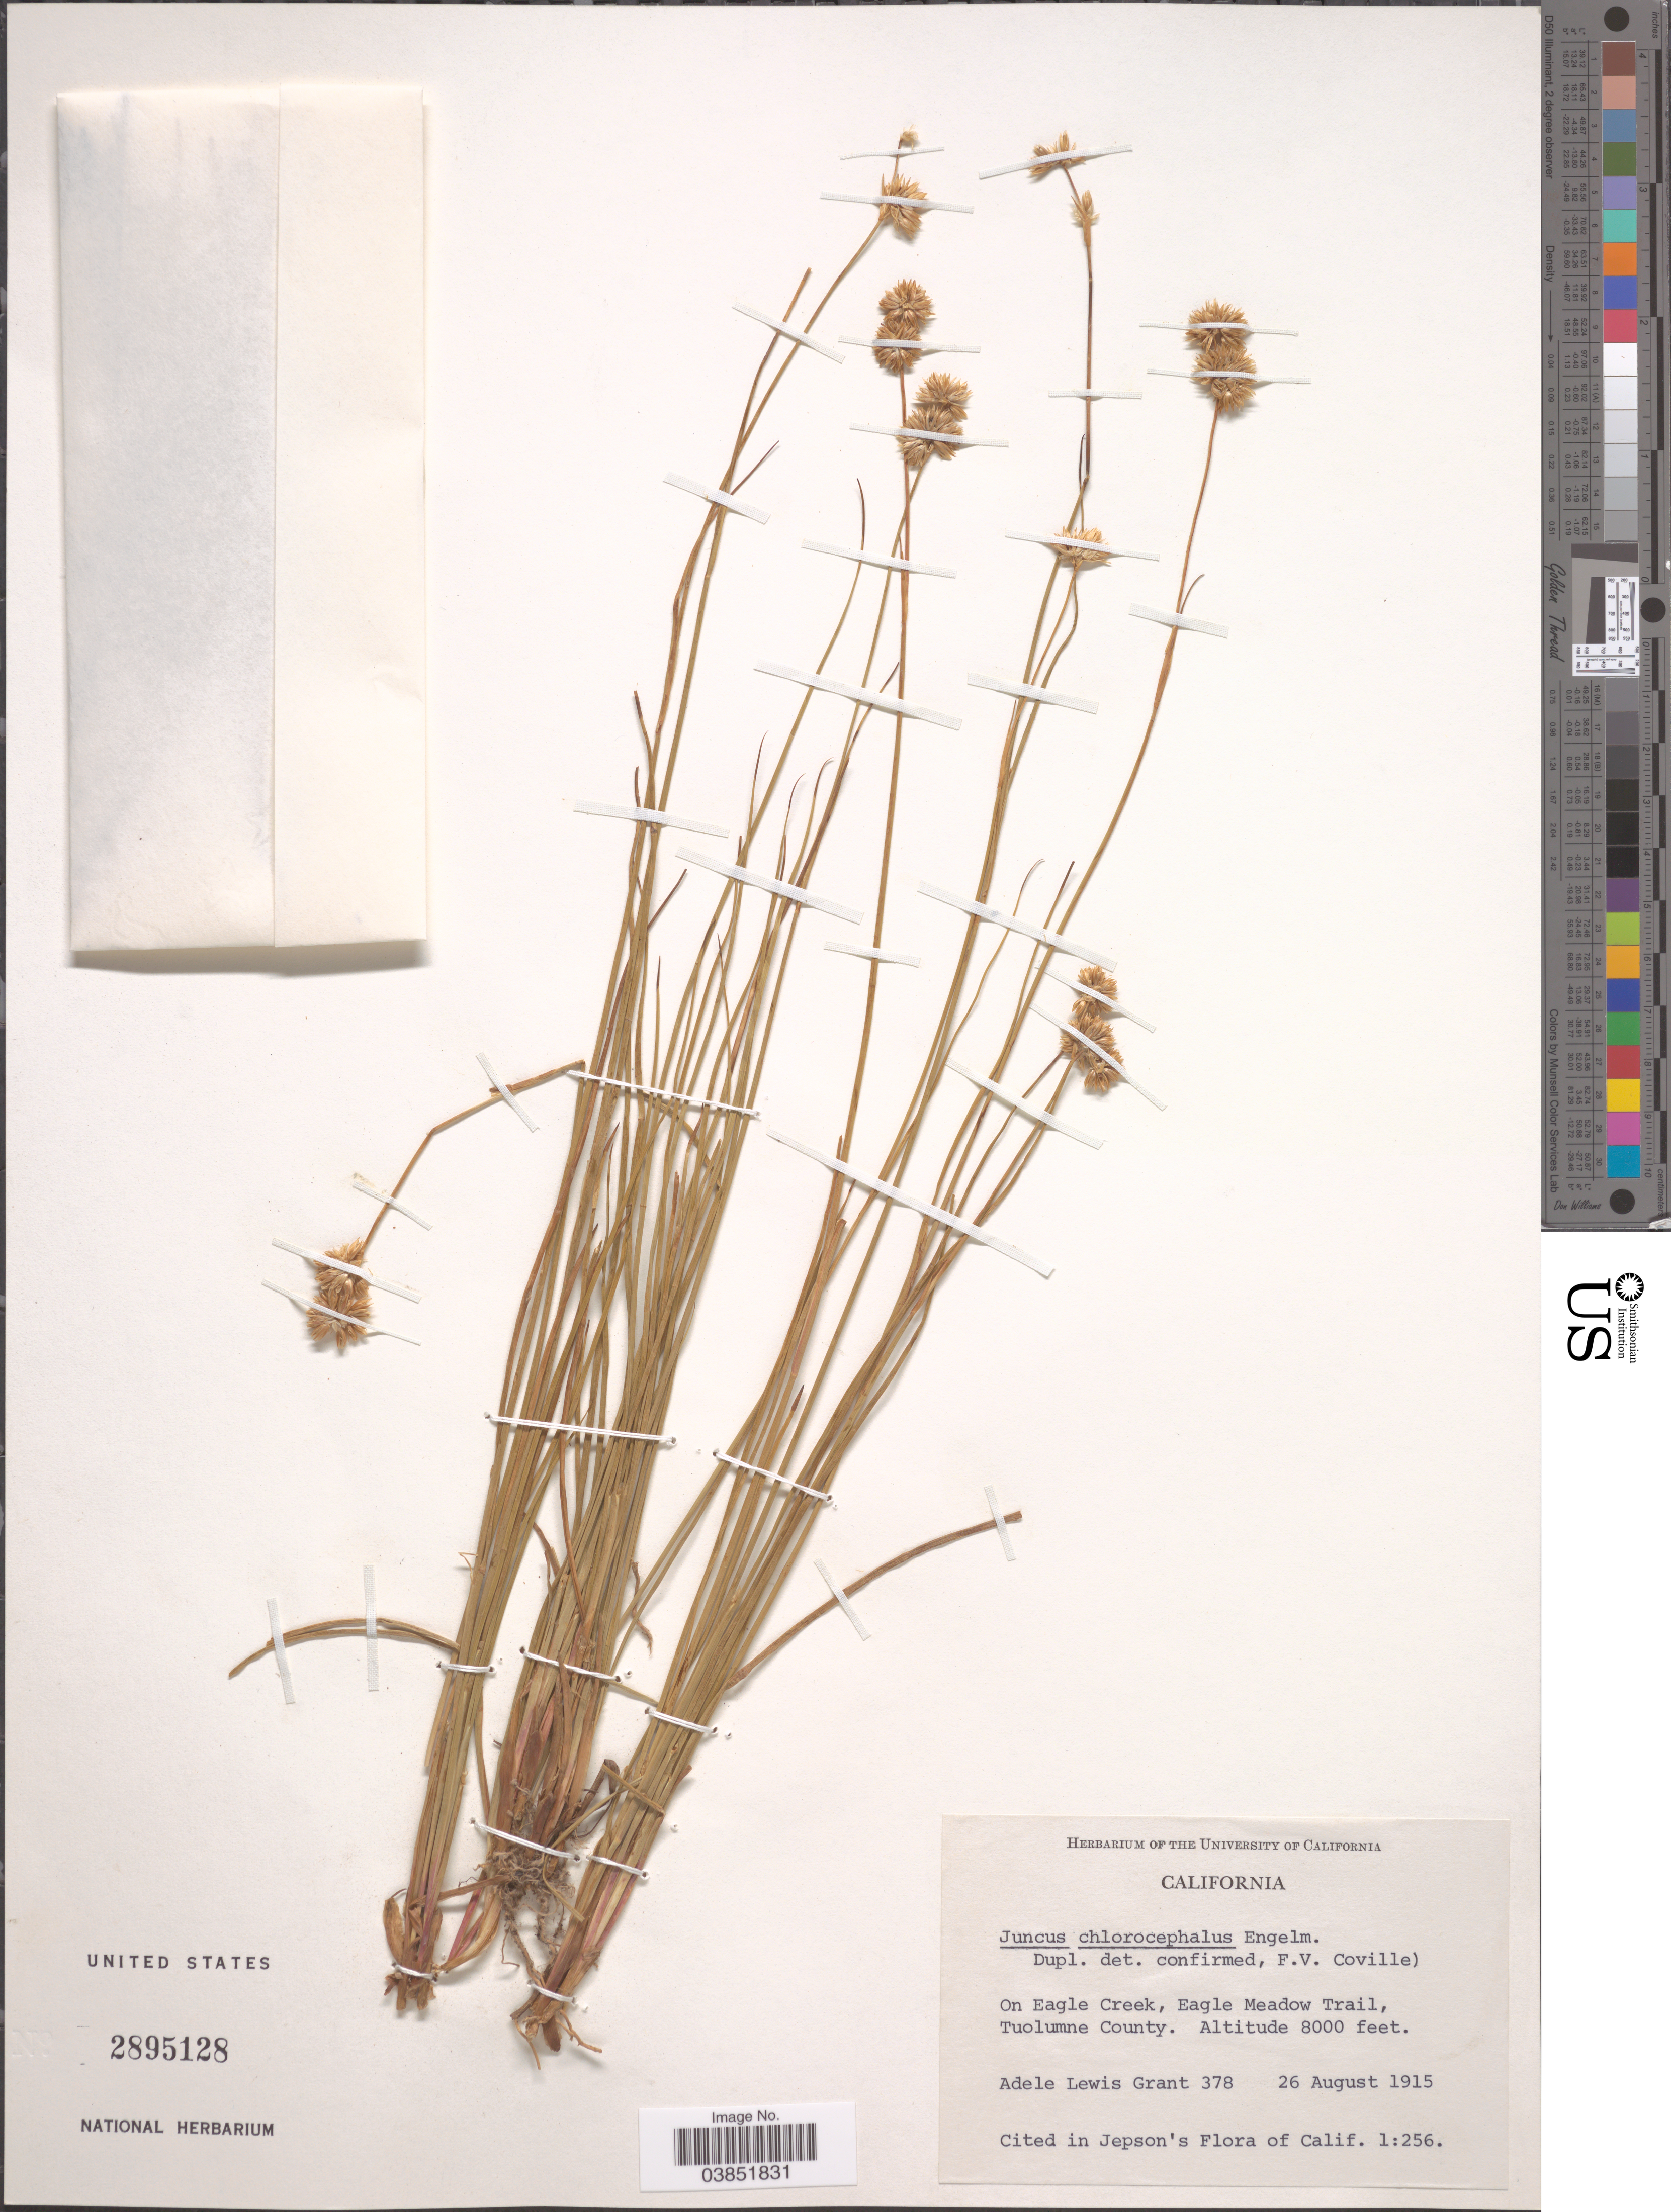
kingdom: Plantae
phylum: Tracheophyta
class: Liliopsida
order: Poales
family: Juncaceae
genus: Juncus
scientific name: Juncus chlorocephalus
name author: Engelm.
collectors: A. L. Grant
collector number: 378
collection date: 1915-08-26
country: United States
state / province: California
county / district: Tuolumne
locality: On Eagle Creek, Eagle Meadow Trail, Tuolumne County.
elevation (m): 2438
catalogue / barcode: US 2895128